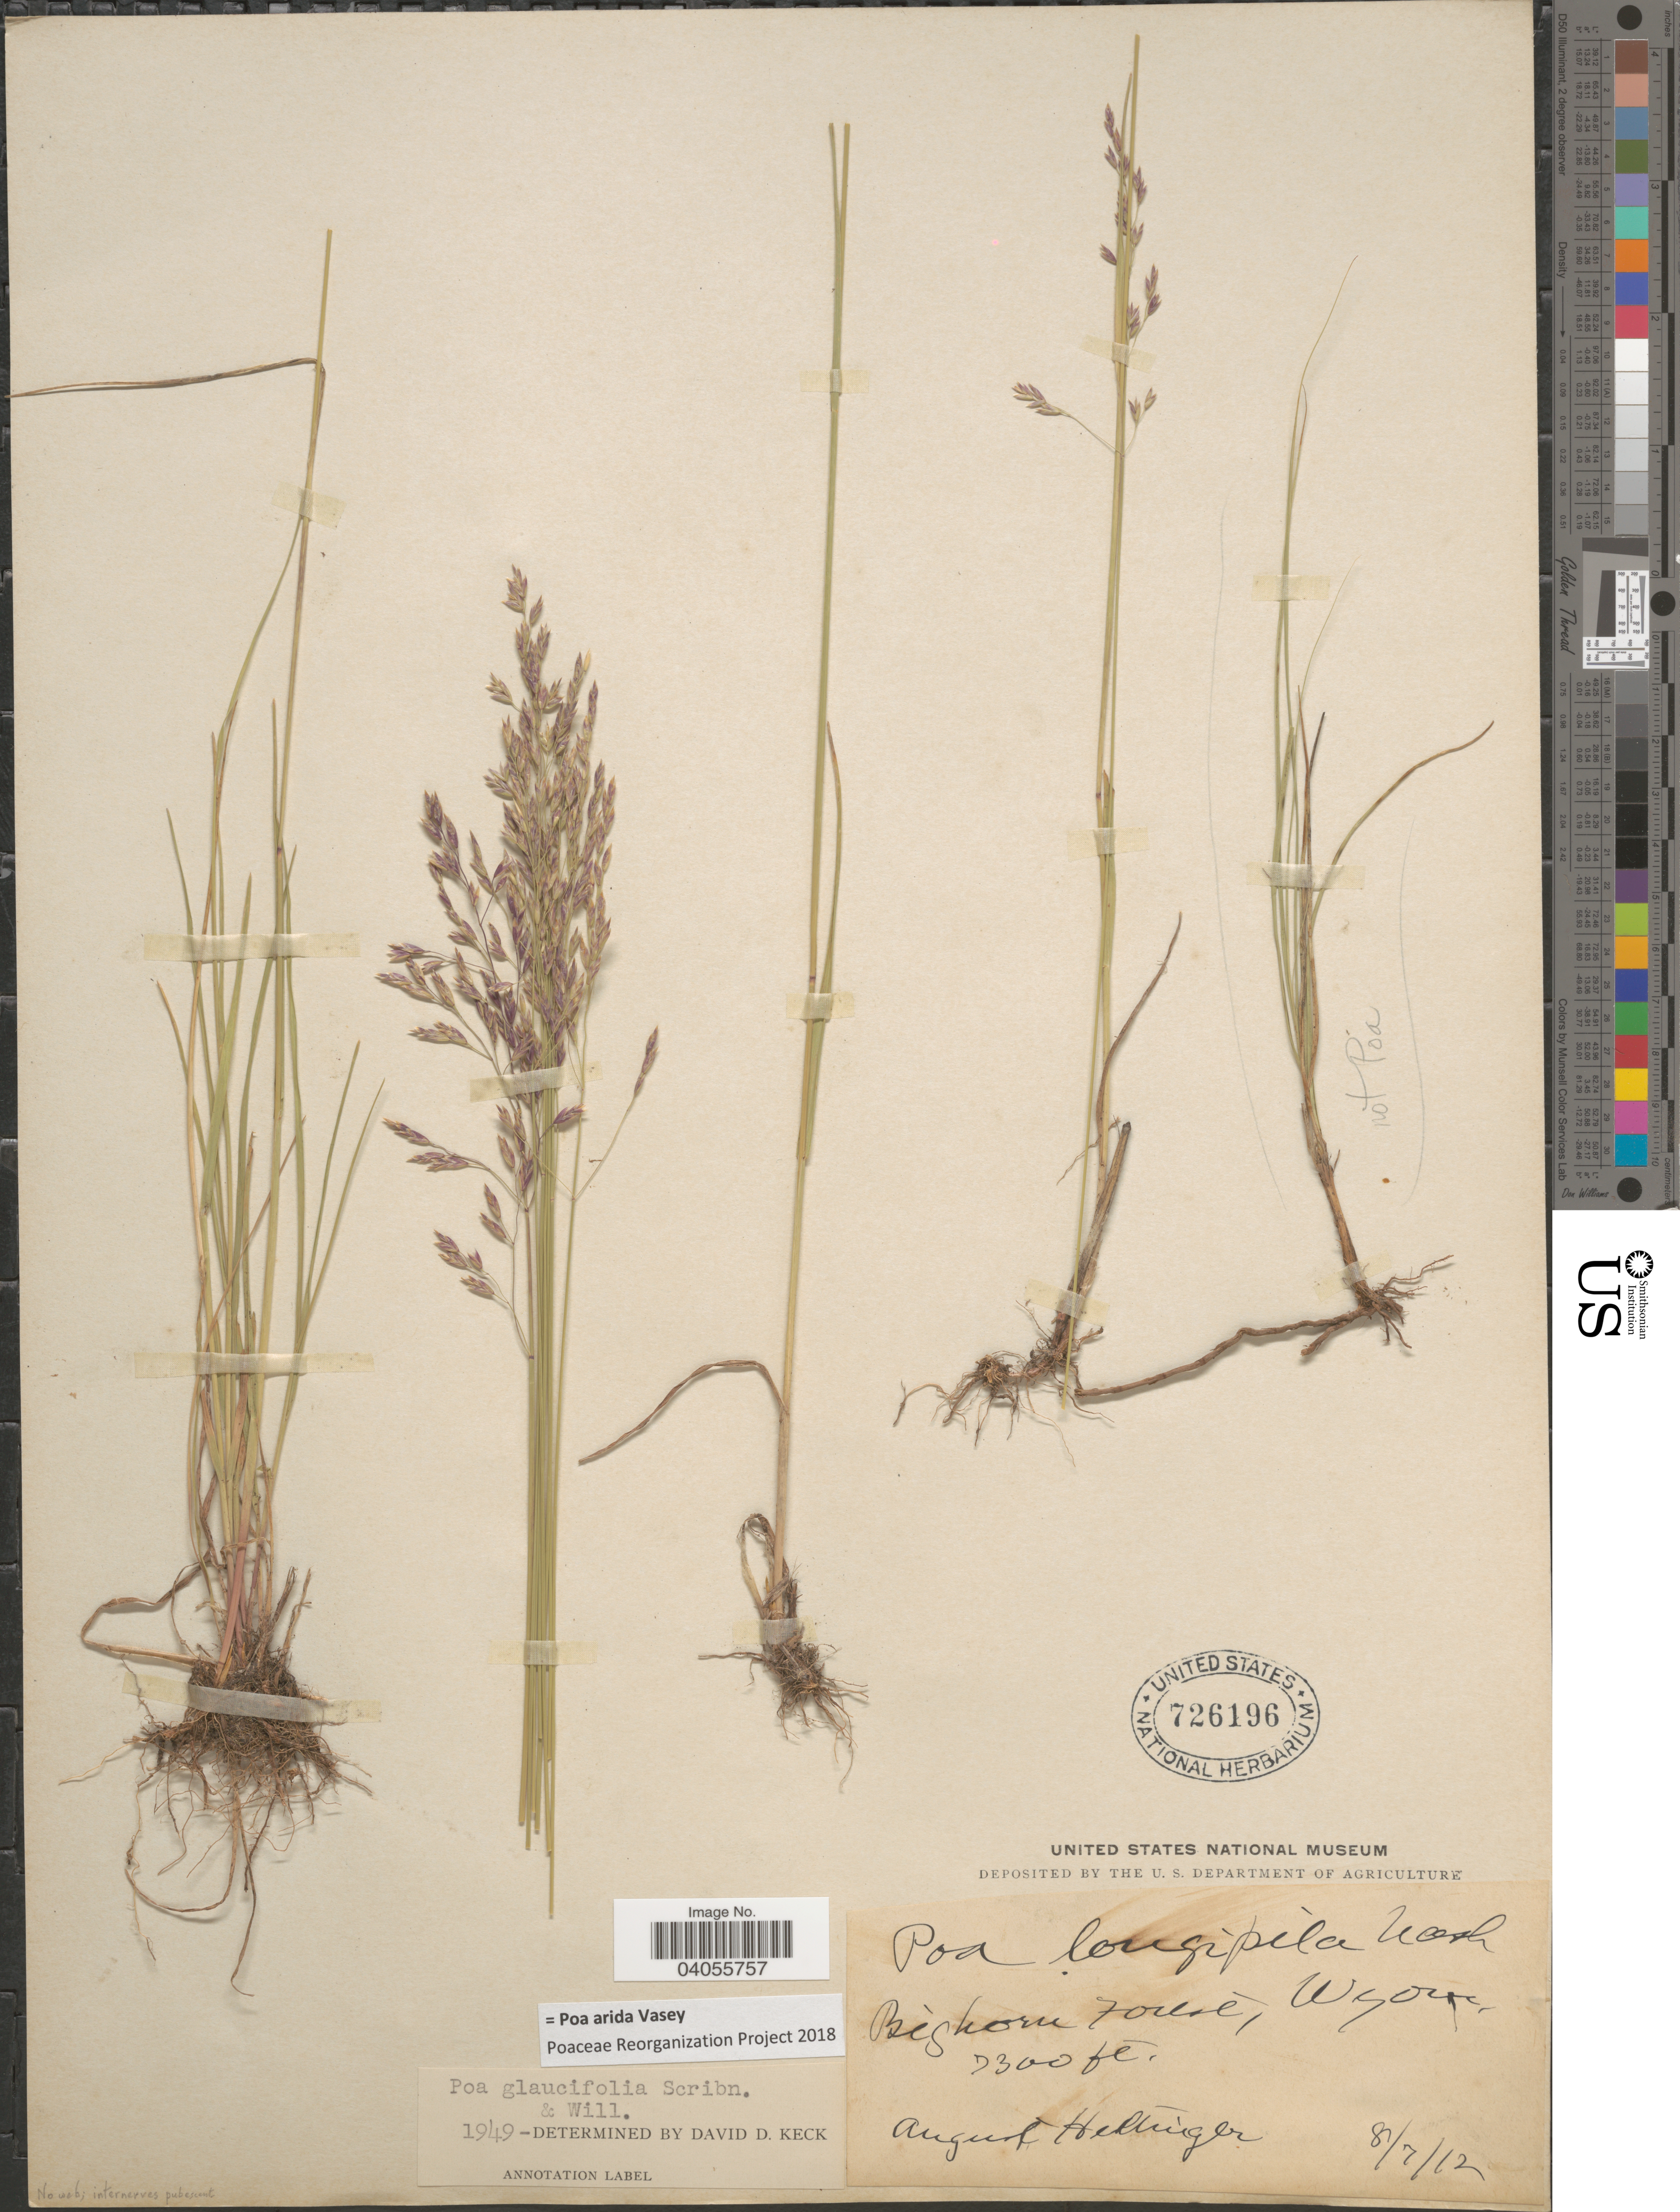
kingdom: Plantae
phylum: Tracheophyta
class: Liliopsida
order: Poales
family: Poaceae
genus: Poa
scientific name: Poa arida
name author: Vasey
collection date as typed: Transcribed d/m/y: 7/8/12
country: United States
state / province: Wyoming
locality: Bighorn Forest.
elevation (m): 2225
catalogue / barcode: US 726196